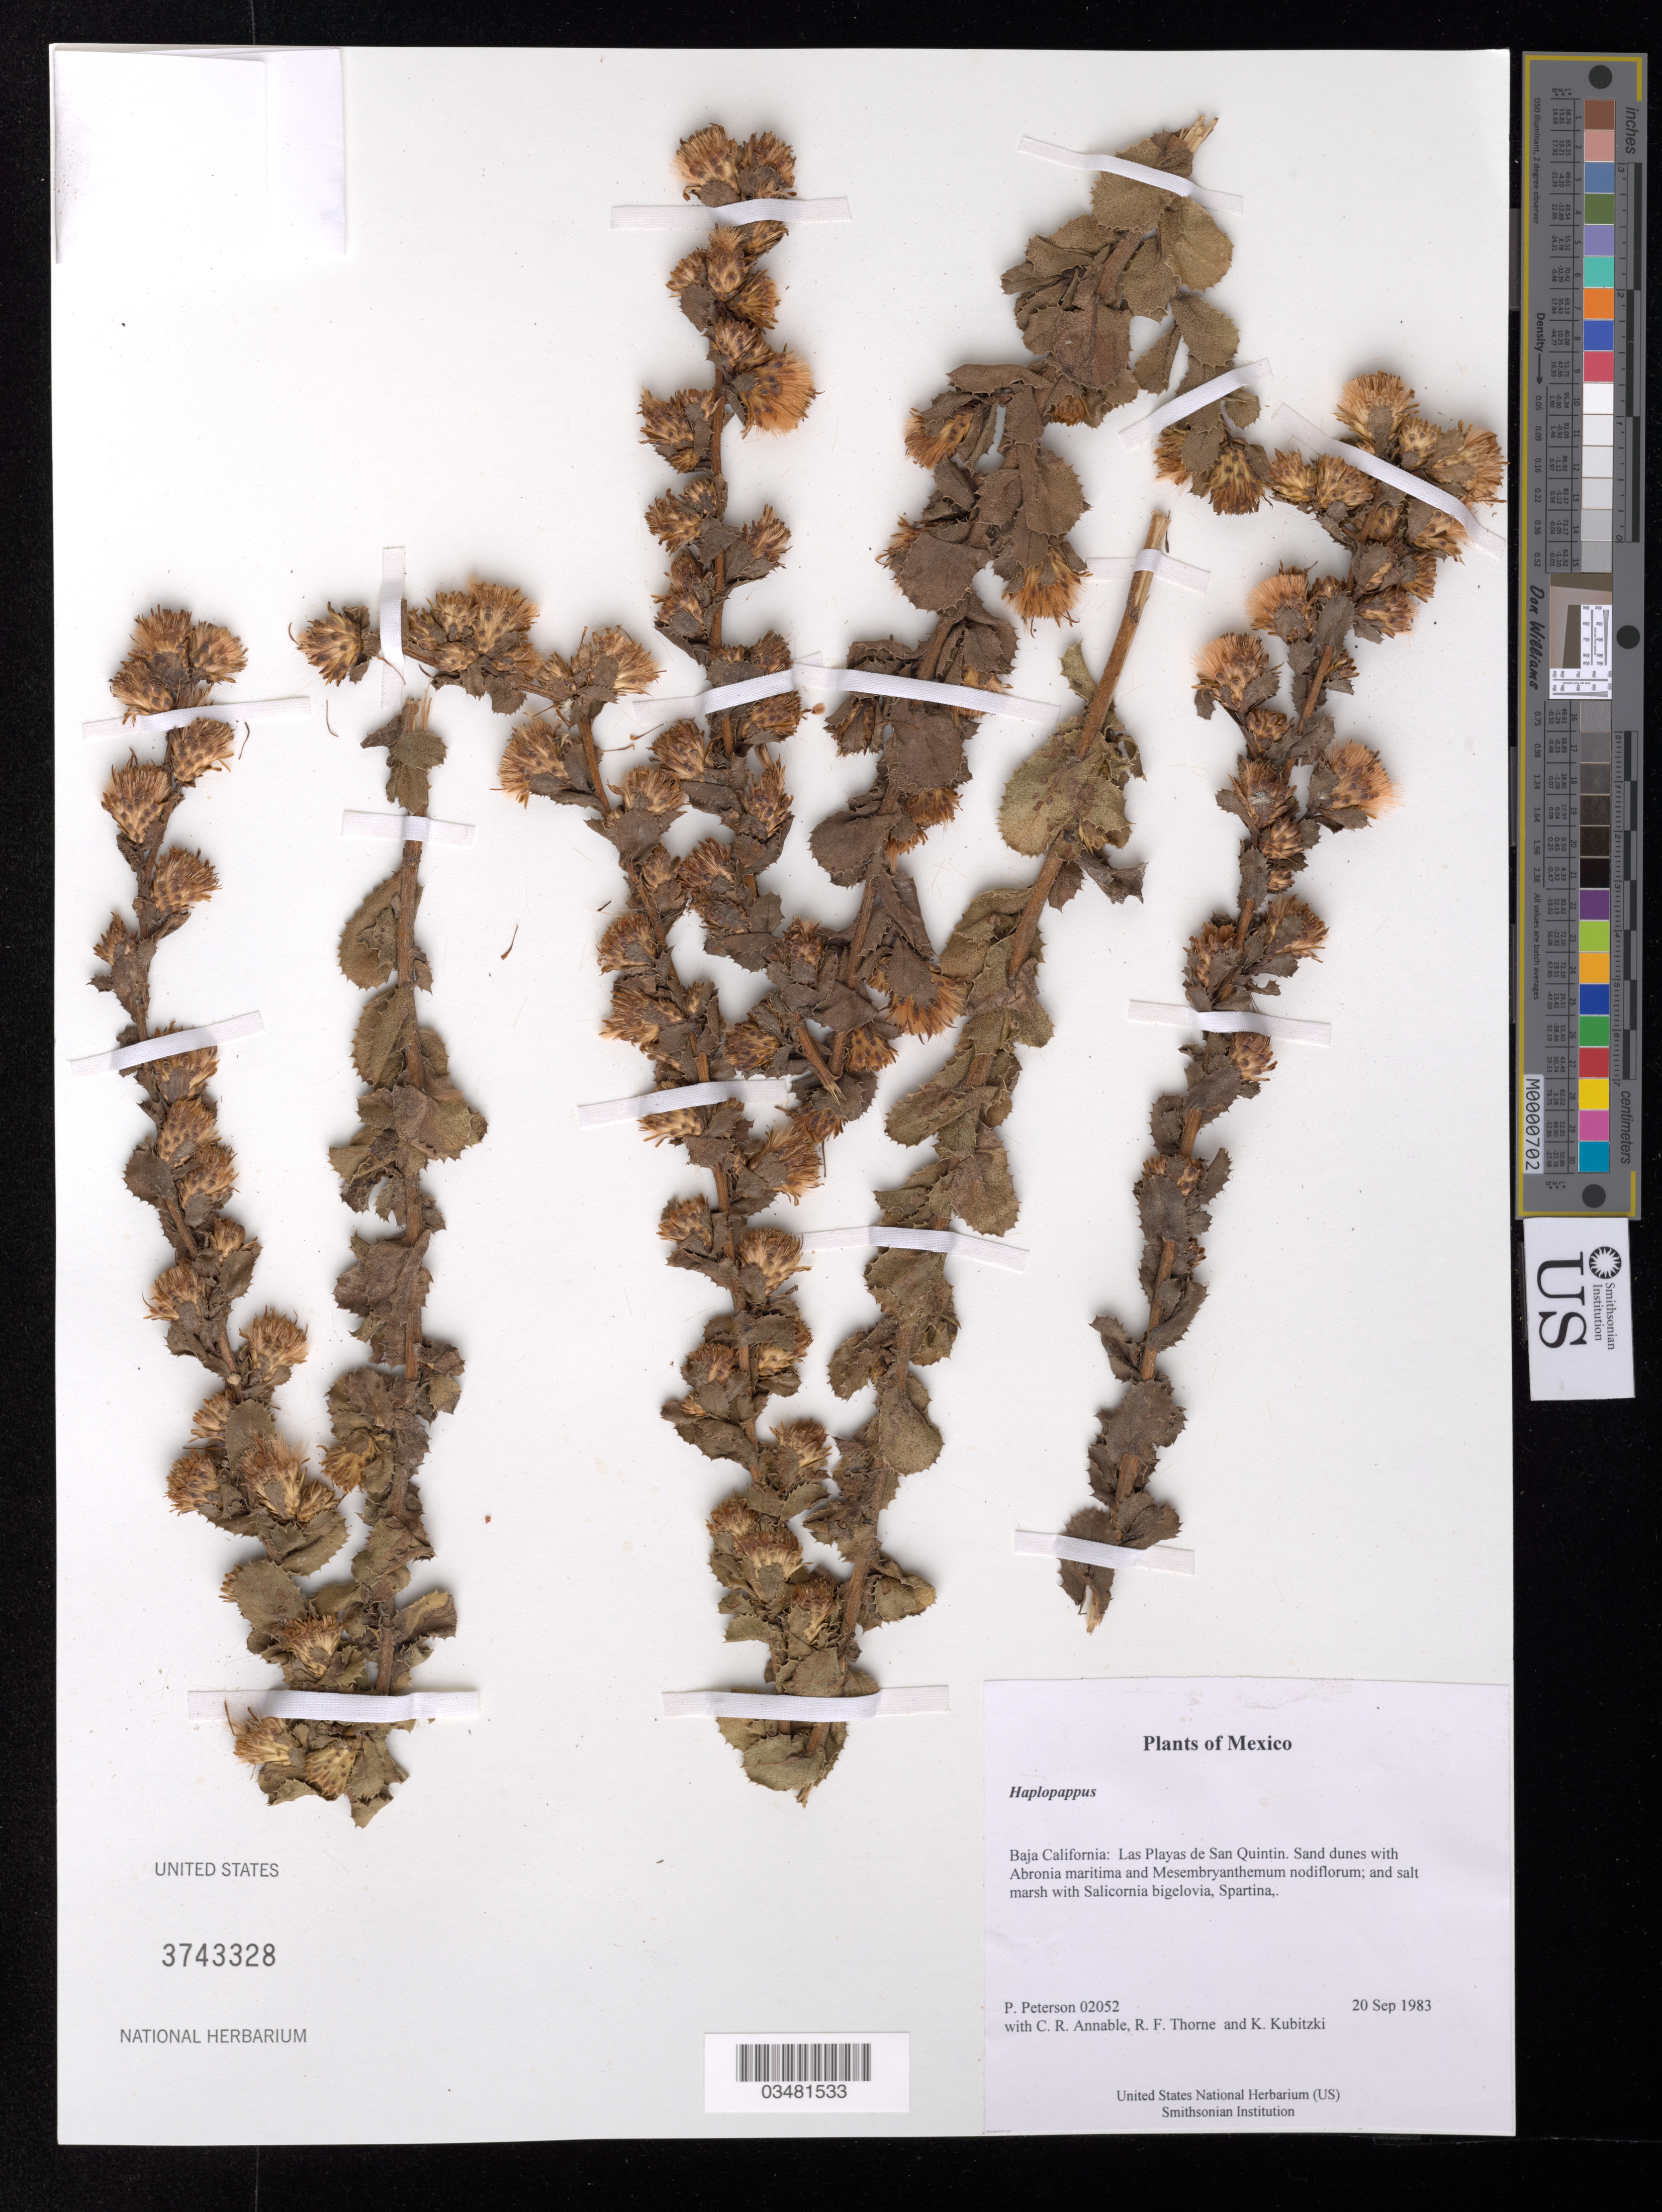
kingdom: Plantae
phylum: Tracheophyta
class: Magnoliopsida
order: Asterales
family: Asteraceae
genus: Haplopappus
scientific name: Haplopappus sp.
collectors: P. M. Peterson, C. R. Annable, R. F. Thorne & K. Kubitzki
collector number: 02052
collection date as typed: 20 Sep 1983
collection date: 1983-09-20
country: Mexico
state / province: Baja California Norte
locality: Las Playas de San Quintin.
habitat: Sand dunes with Abronia maritima and Mesembryanthemum nodiflorum; and salt marsh with Salicornia bigelovia, Spartina,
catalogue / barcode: US 3743328